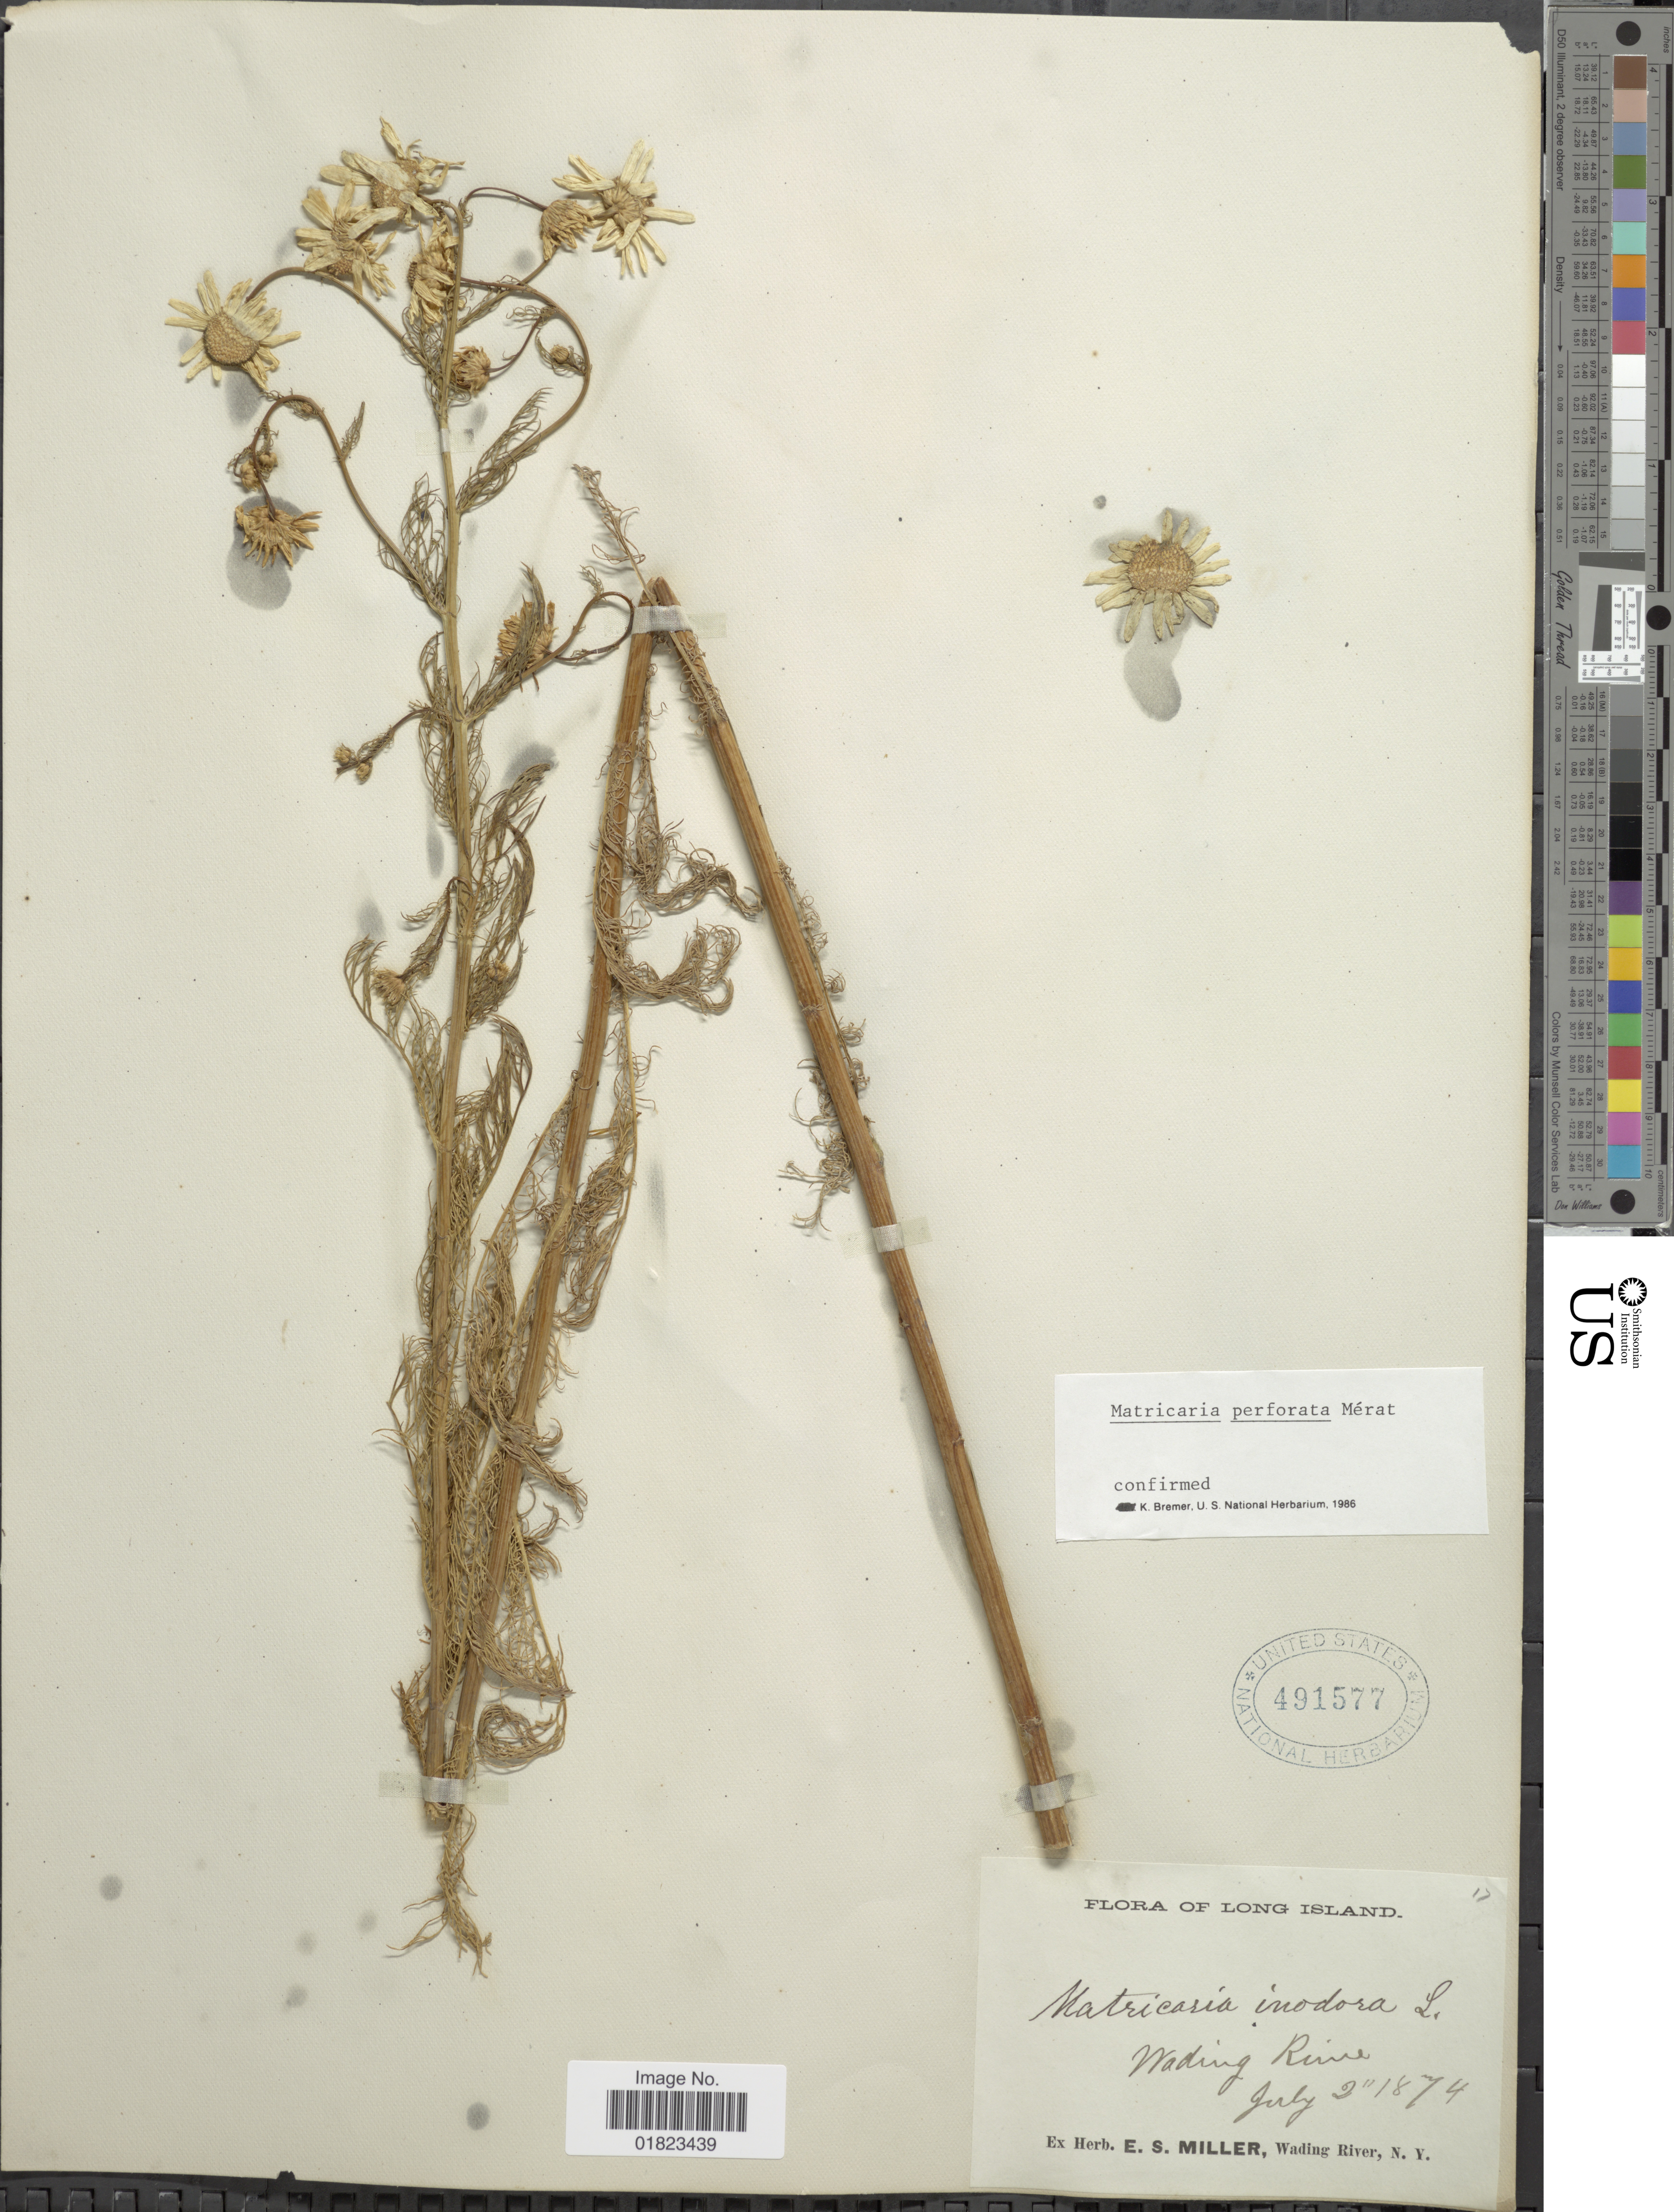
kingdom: Plantae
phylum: Tracheophyta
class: Magnoliopsida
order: Asterales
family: Asteraceae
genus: Tripleurospermum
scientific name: Tripleurospermum perforatum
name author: (Mérat) Laínz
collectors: ex herb. E. S. Miller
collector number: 17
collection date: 1874-07-02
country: United States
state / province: New York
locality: Wading River.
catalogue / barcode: US 491577